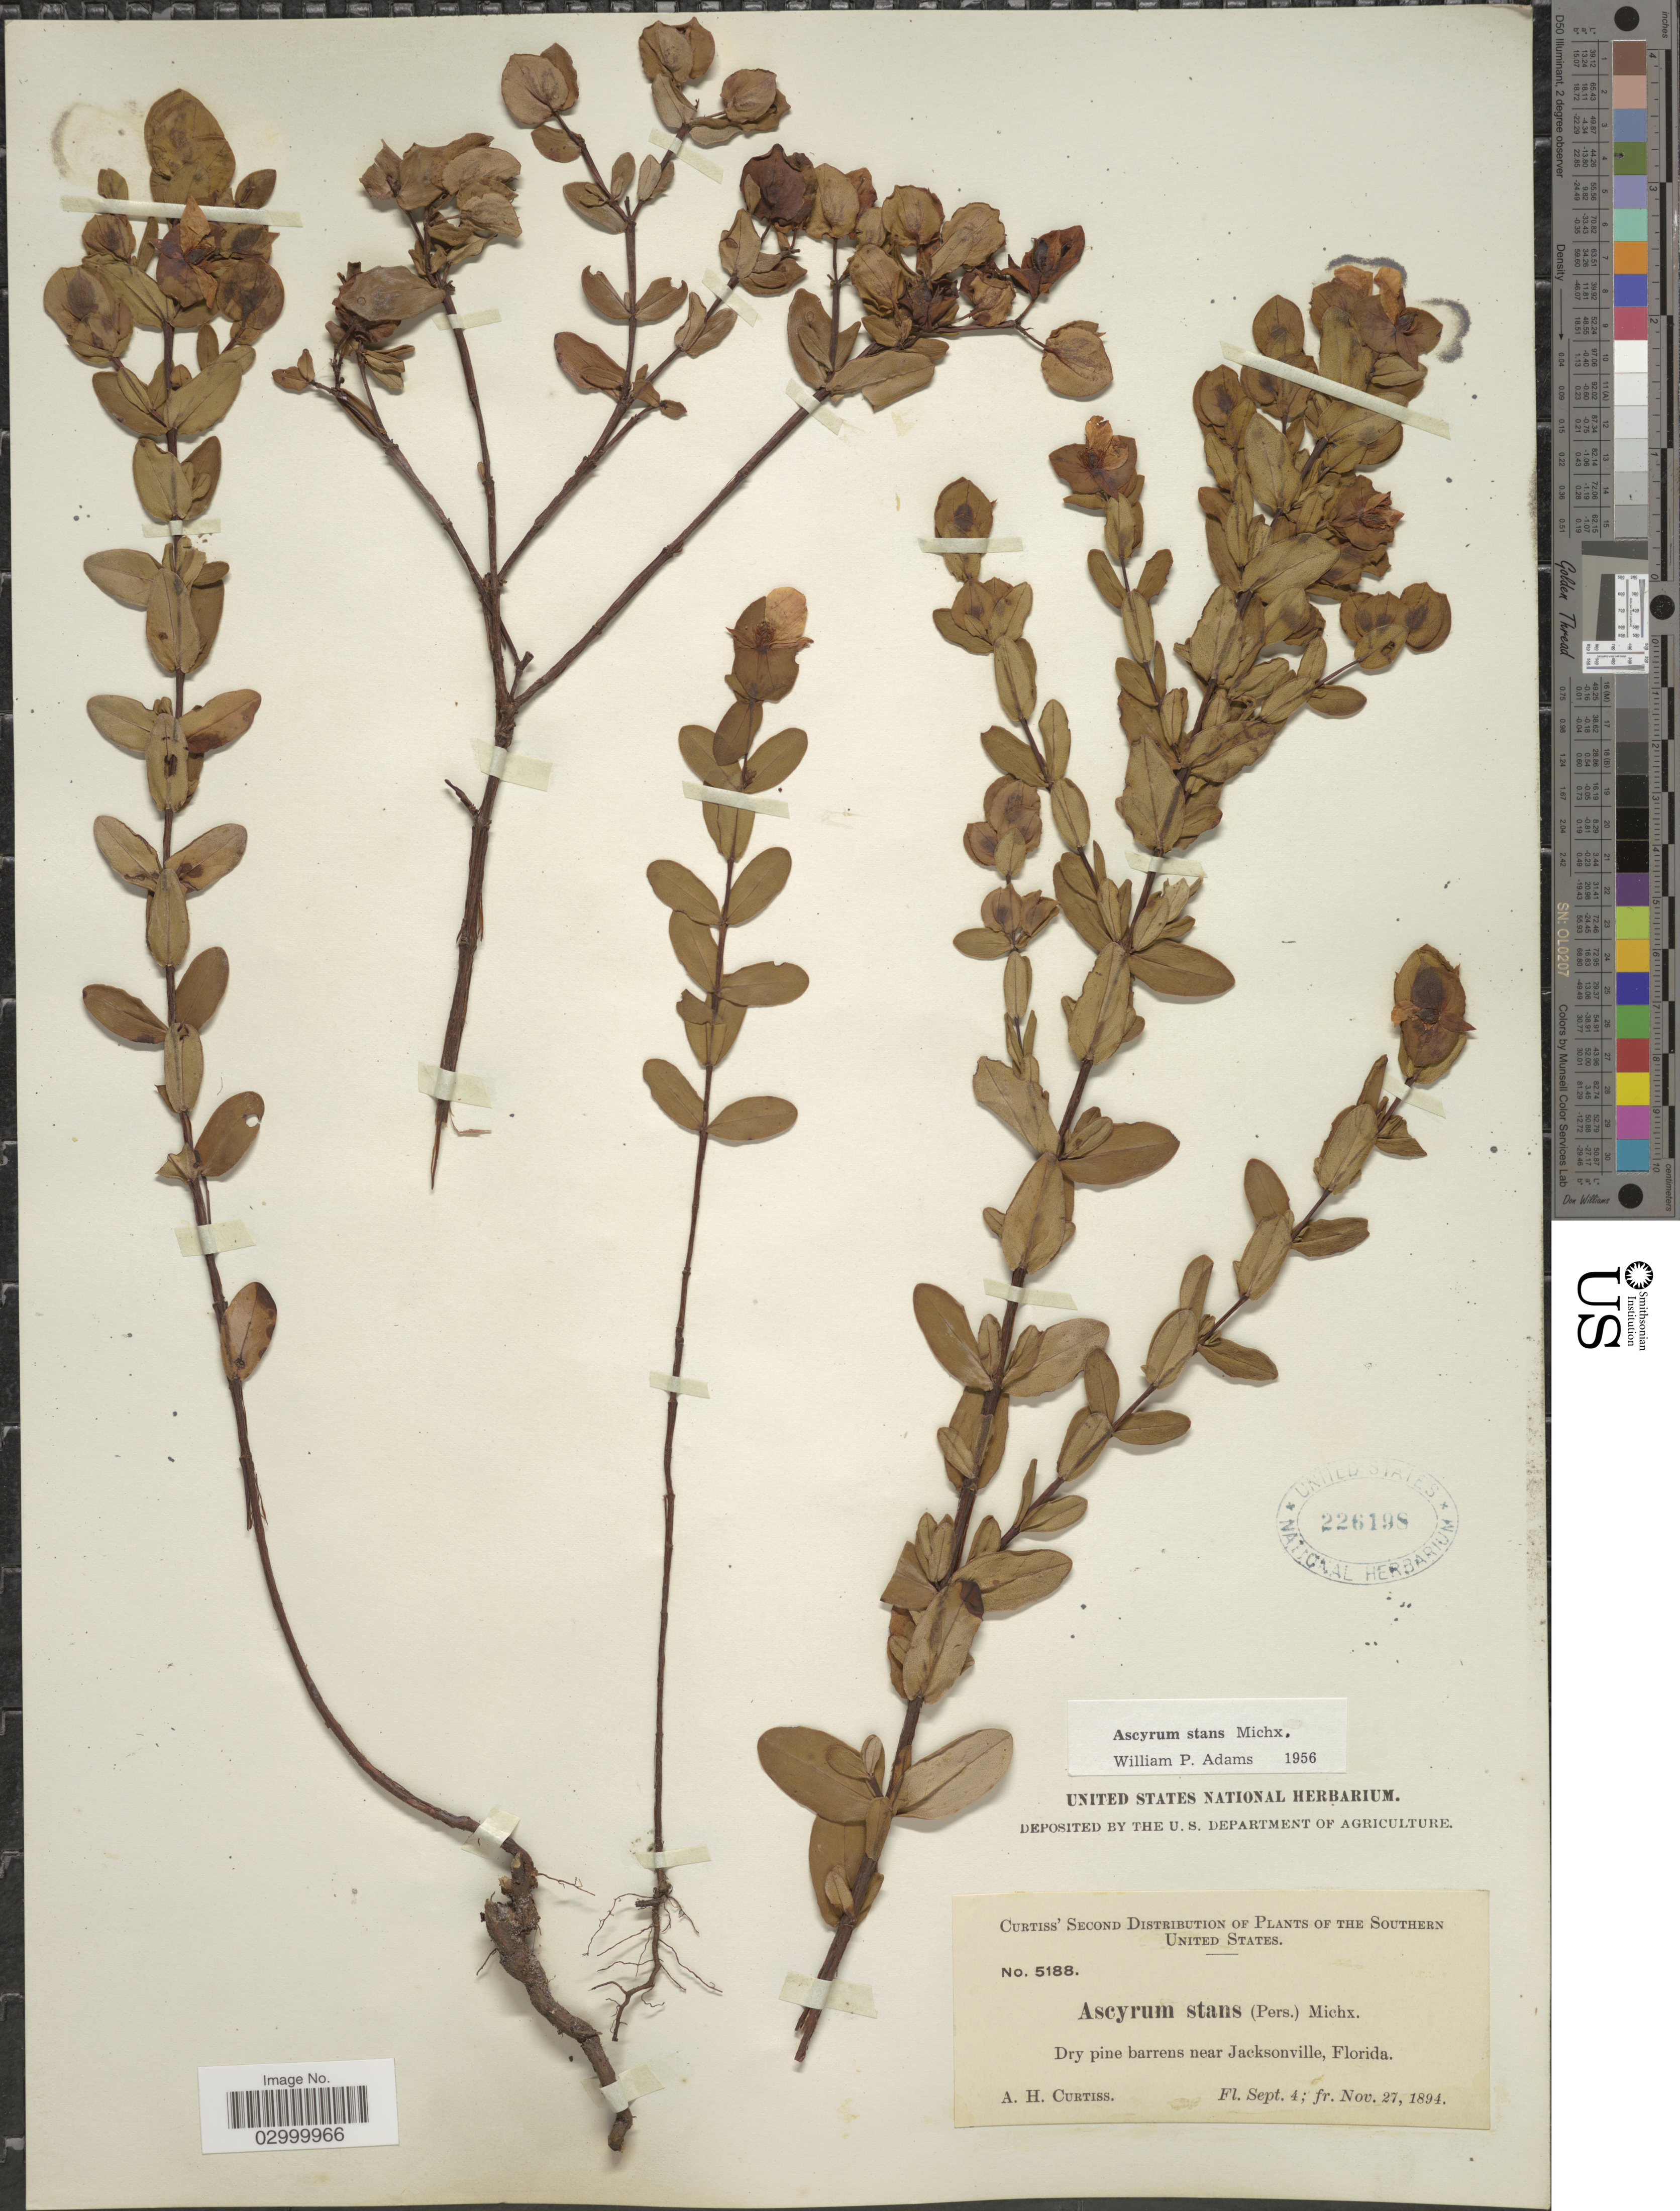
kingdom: Plantae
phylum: Tracheophyta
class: Magnoliopsida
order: Malpighiales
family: Hypericaceae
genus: Hypericum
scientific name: Hypericum crux-andreae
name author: (L.) Crantz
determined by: Strong, Mark T., (BOT), Smithsonian Institution - National Museum of Natural History (UNITED STATES)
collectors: A. H. Curtiss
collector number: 5188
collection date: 1894-09-04/1894-11-27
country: United States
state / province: Florida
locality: Southern United States. Dry pine barrens near Jacksonville.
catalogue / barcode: US 226198